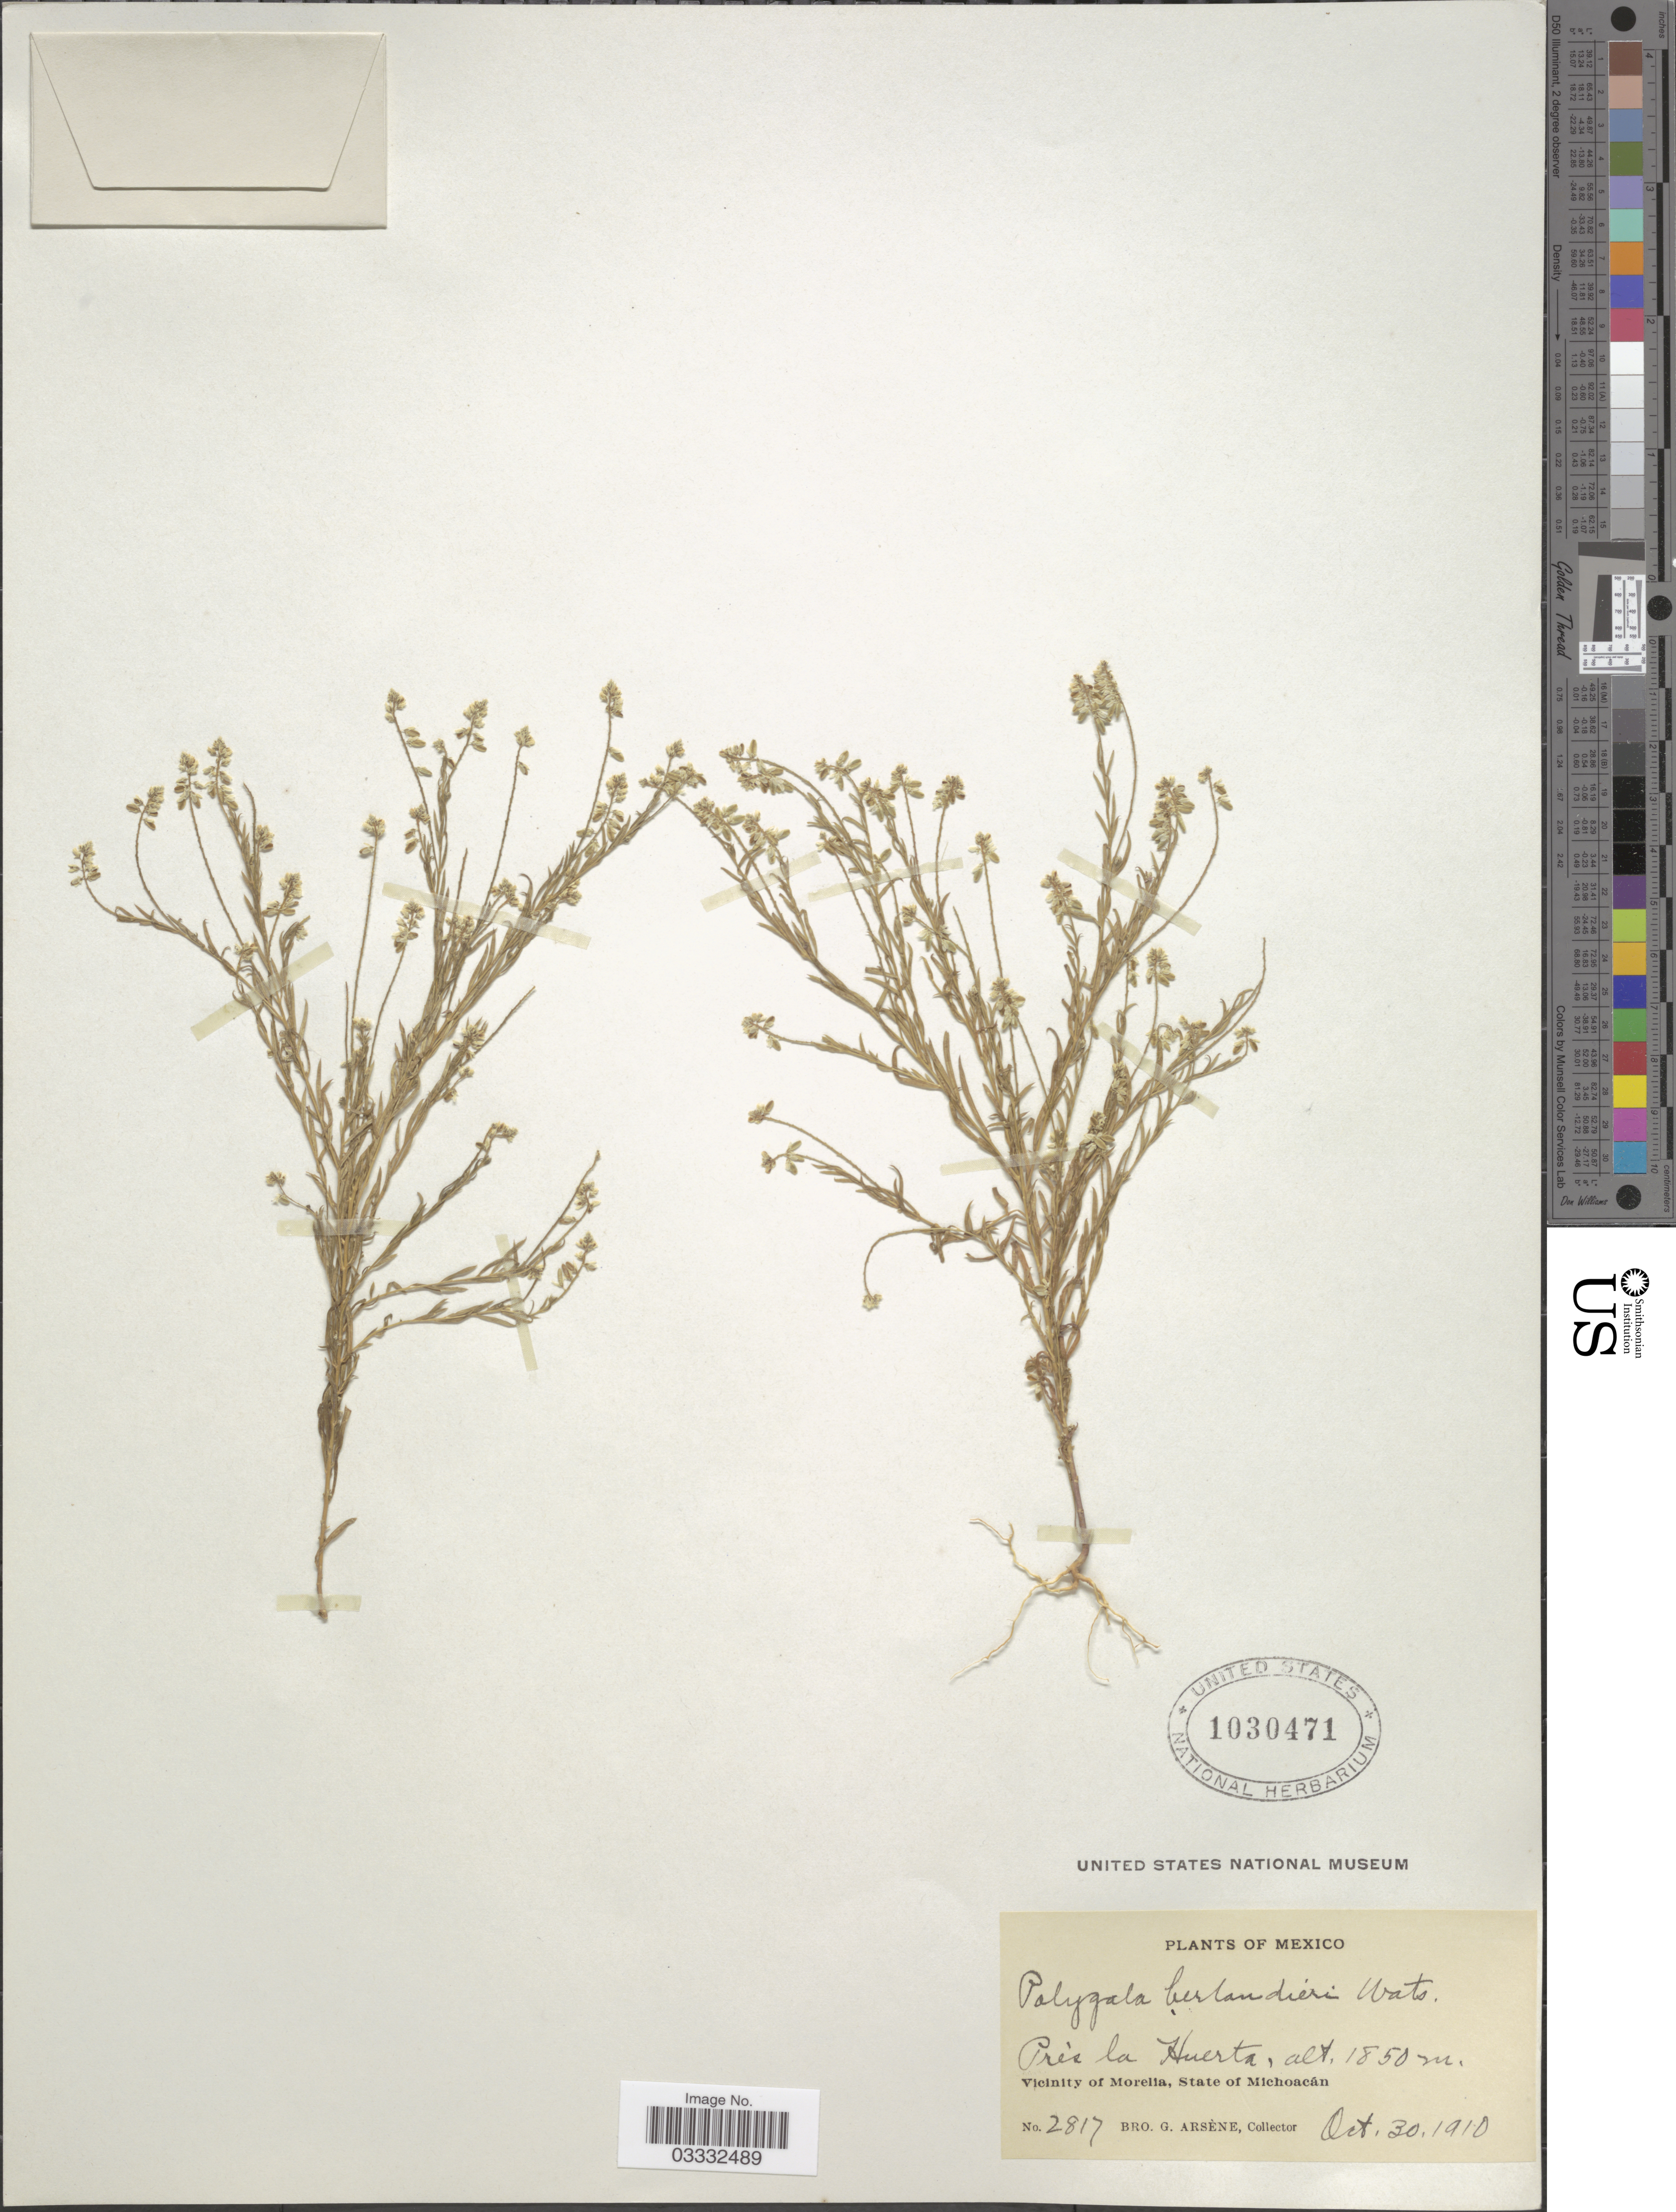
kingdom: Plantae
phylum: Tracheophyta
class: Magnoliopsida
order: Fabales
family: Polygalaceae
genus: Polygala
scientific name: Polygala berlandieri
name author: S. Watson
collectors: Bro. G. Arsène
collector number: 2817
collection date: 1910-10-30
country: Mexico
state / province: Michoacán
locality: Prés la Huerta. Vicinity of Morelia.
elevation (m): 1850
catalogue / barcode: US 1030471